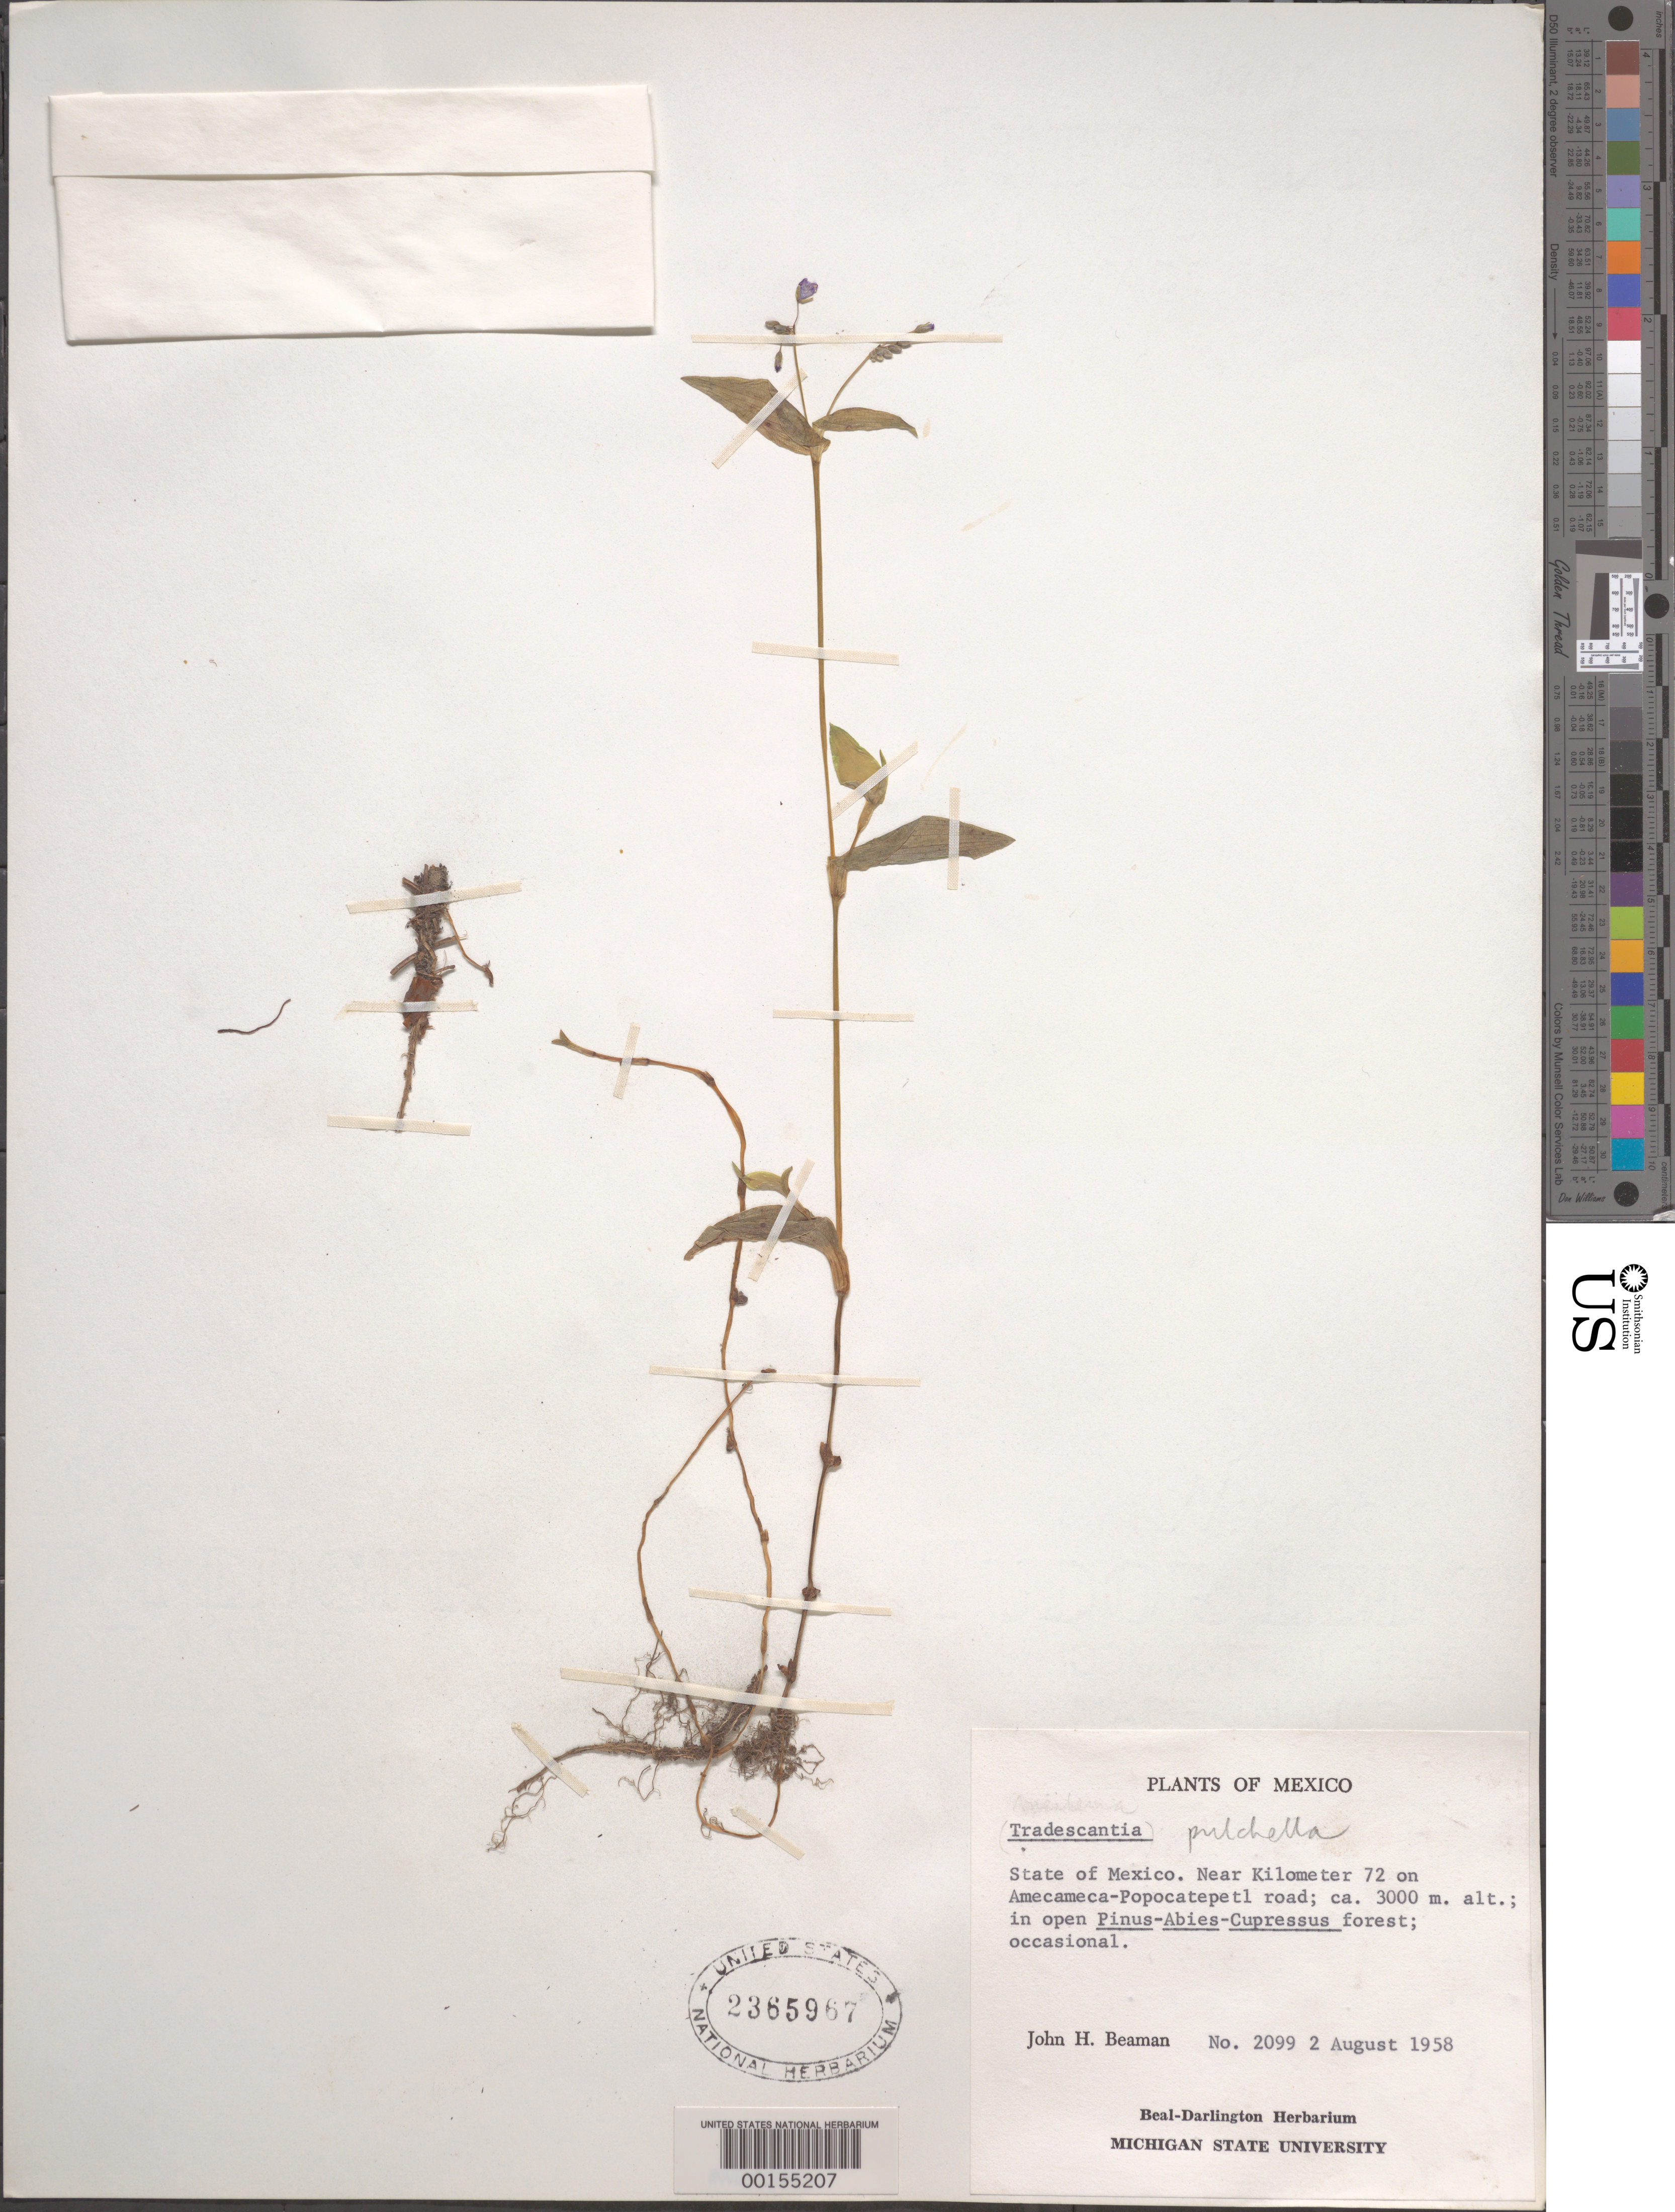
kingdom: Plantae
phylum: Tracheophyta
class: Liliopsida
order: Commelinales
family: Commelinaceae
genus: Gibasis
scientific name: Gibasis pulchella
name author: (Kunth) Raf.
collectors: J. H. Beaman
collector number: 2099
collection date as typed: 02 Aug 1958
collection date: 1958-08-02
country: Mexico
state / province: México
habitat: Open forest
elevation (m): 3000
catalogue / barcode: US 2365967